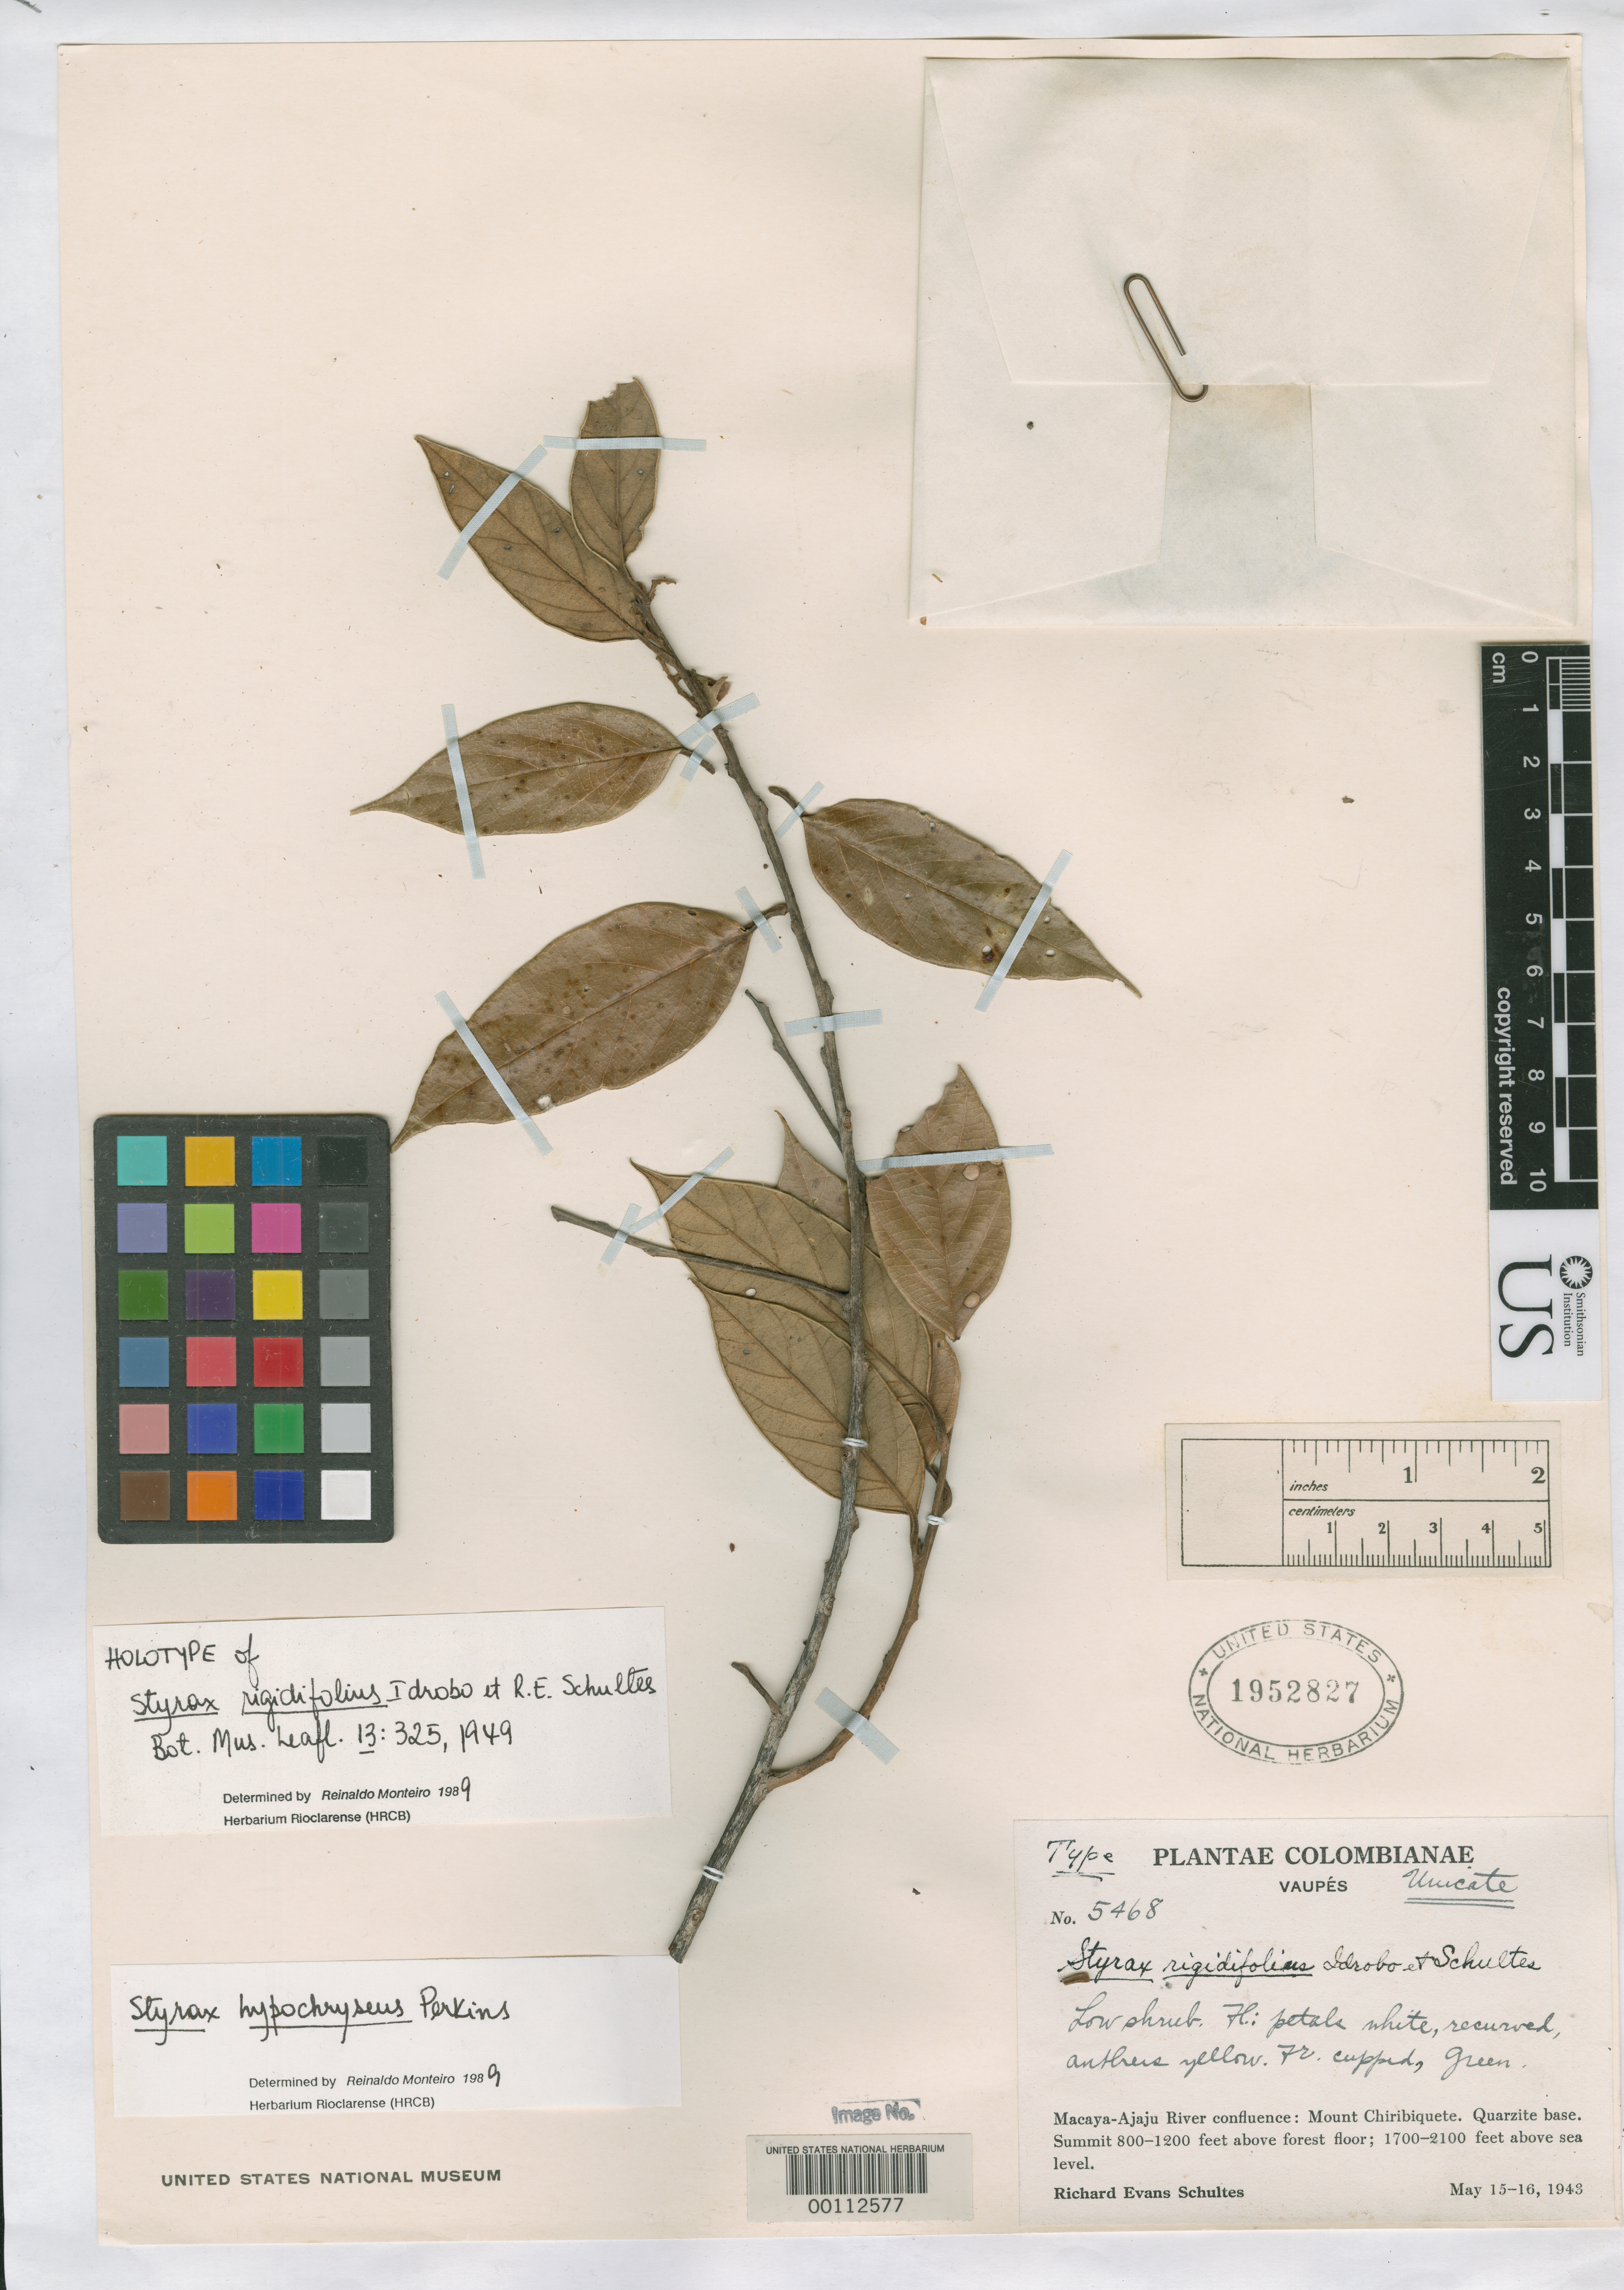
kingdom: Plantae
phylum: Tracheophyta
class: Magnoliopsida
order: Ericales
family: Styracaceae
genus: Styrax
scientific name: Styrax rigidifolius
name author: Idrobo & R.E. Schult.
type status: Holotype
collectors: R. E. Schultes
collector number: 5468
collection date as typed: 15 May 1943 to 16 May 1943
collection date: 1943-05-15/1943-05-16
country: Colombia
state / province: Vaupés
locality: Macaya - Ajaju River confluence, Mount Chiribiquete; alt. 1700-2100 Ft.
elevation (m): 518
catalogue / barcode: US 1952827